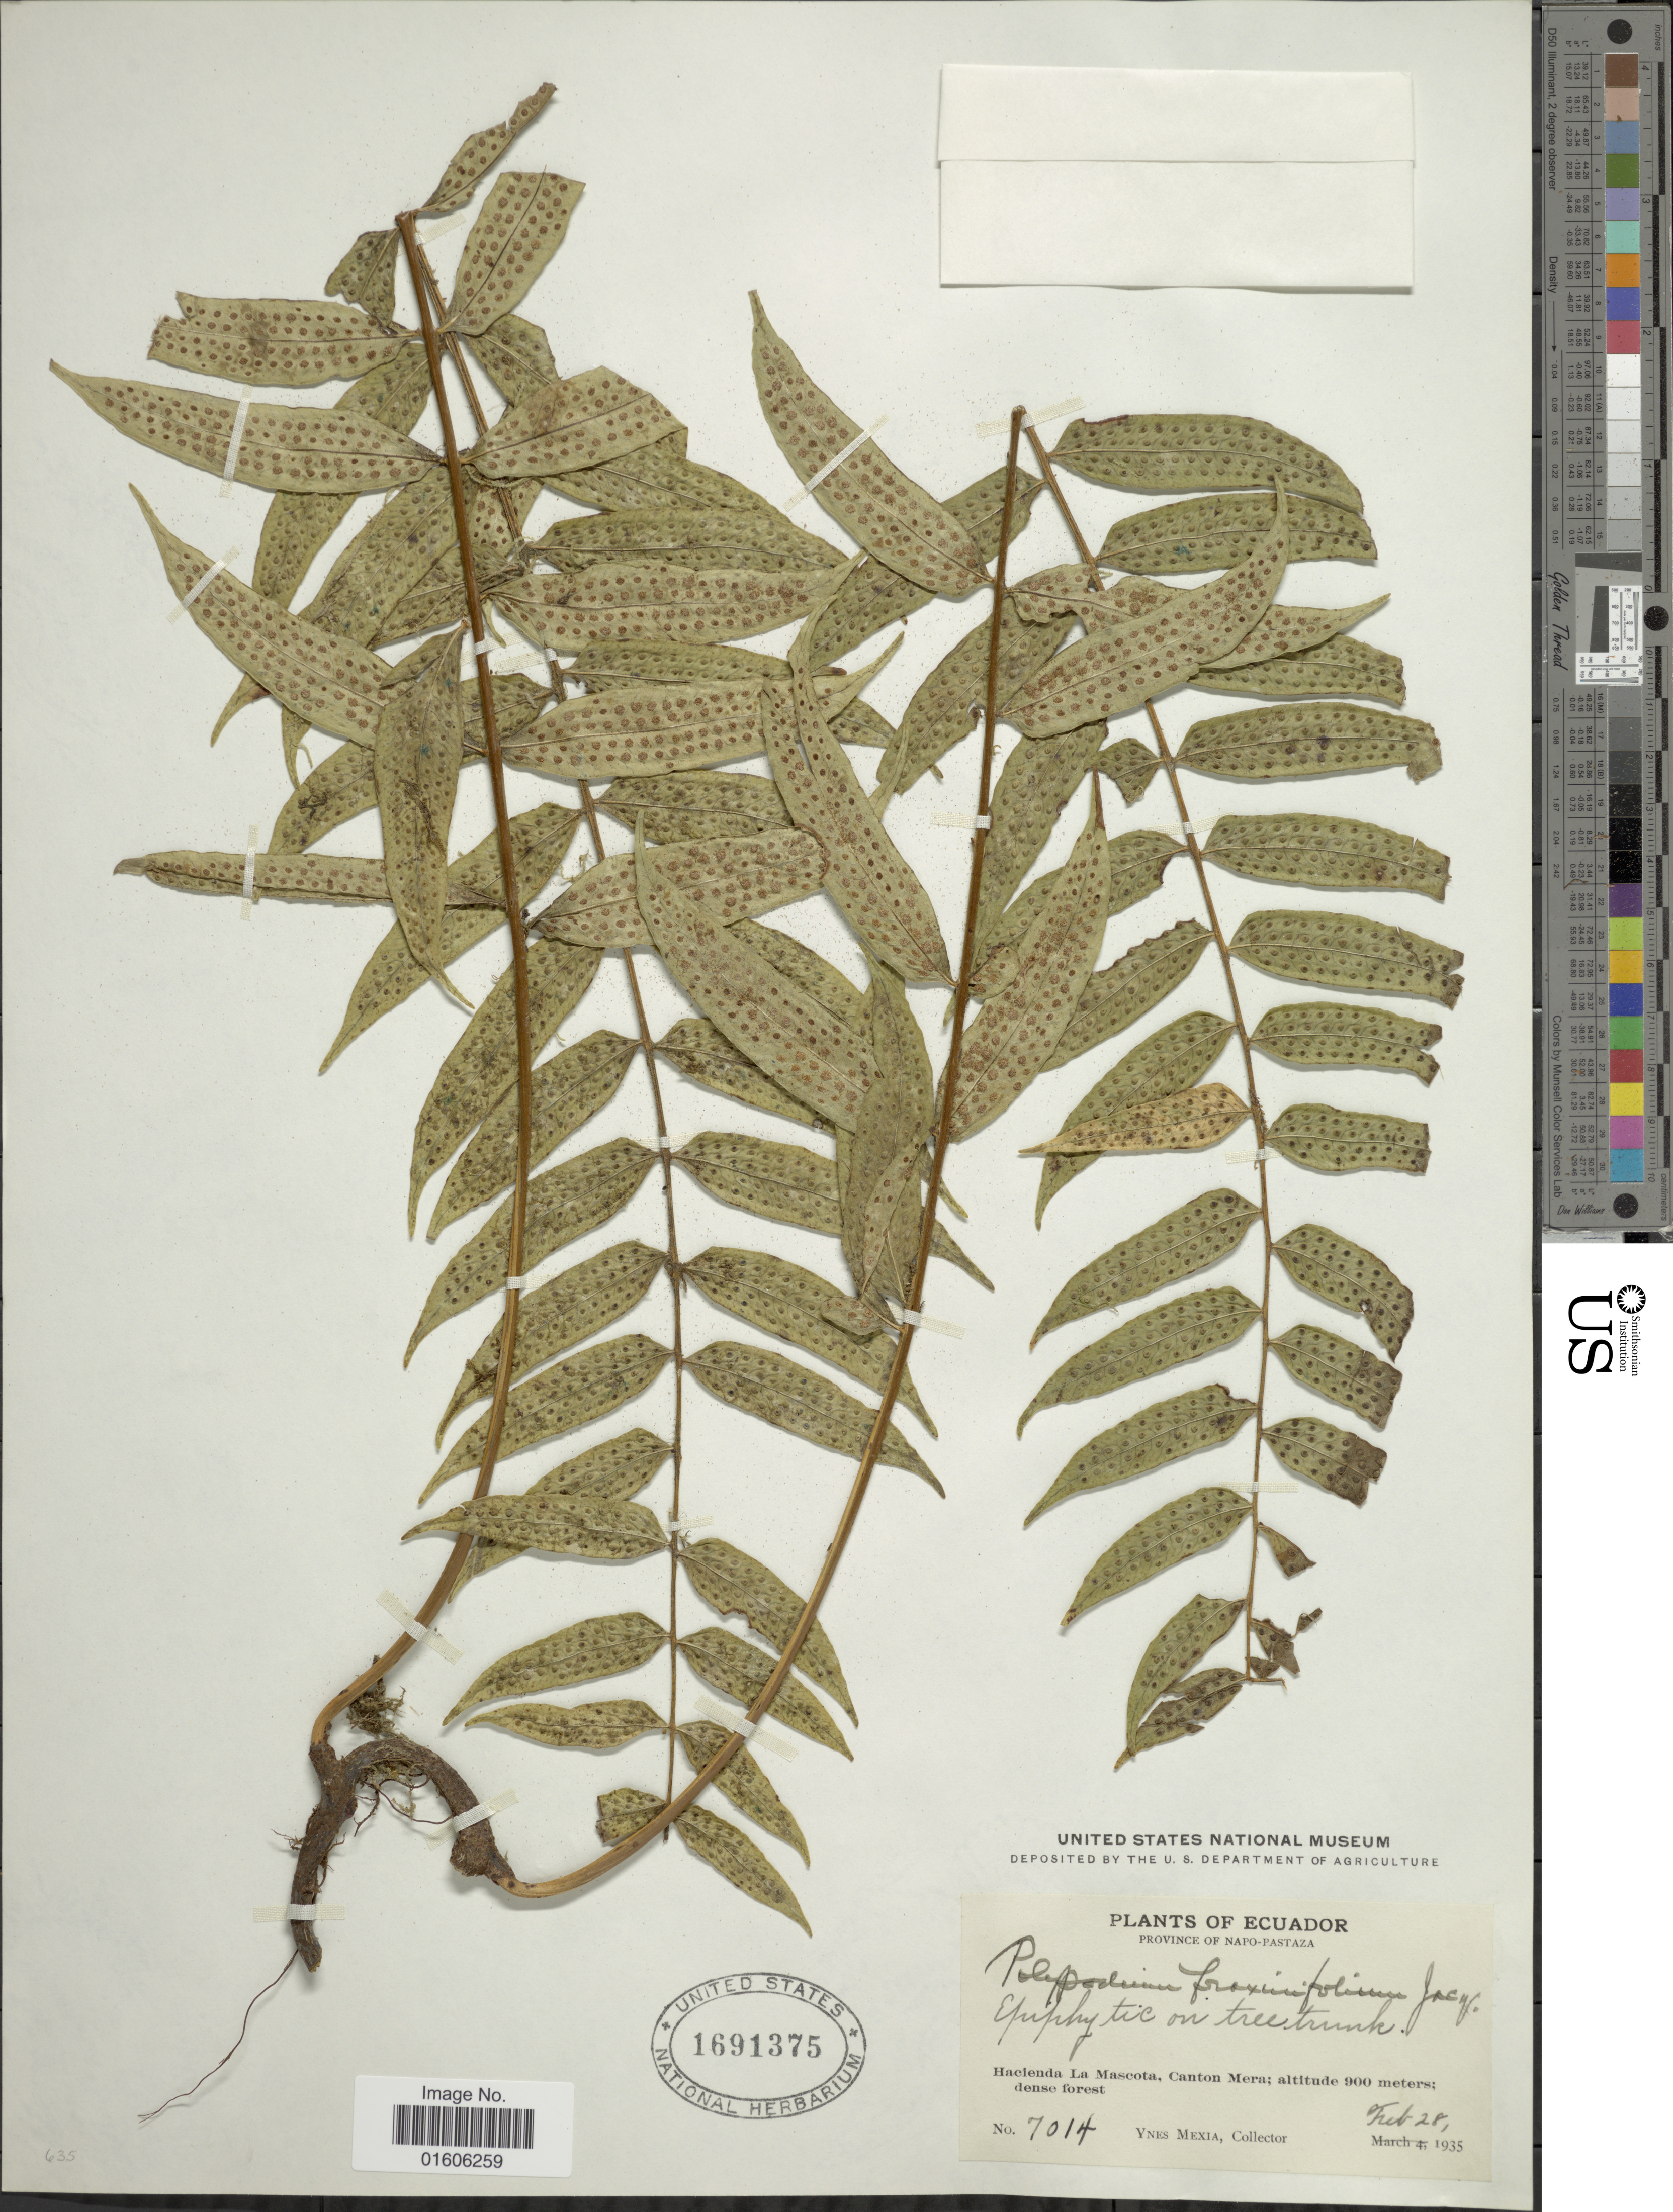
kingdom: Plantae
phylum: Tracheophyta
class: Polypodiopsida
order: Polypodiales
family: Polypodiaceae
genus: Serpocaulon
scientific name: Serpocaulon fraxinifolium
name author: (Jacq.) A.R. Sm.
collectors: Y. Mexia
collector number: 7014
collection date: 1935-02-28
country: Ecuador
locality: Province of Napo-Pastaza. Hacienda La Mascota, Canton Mera.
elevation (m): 900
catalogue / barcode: US 1691375